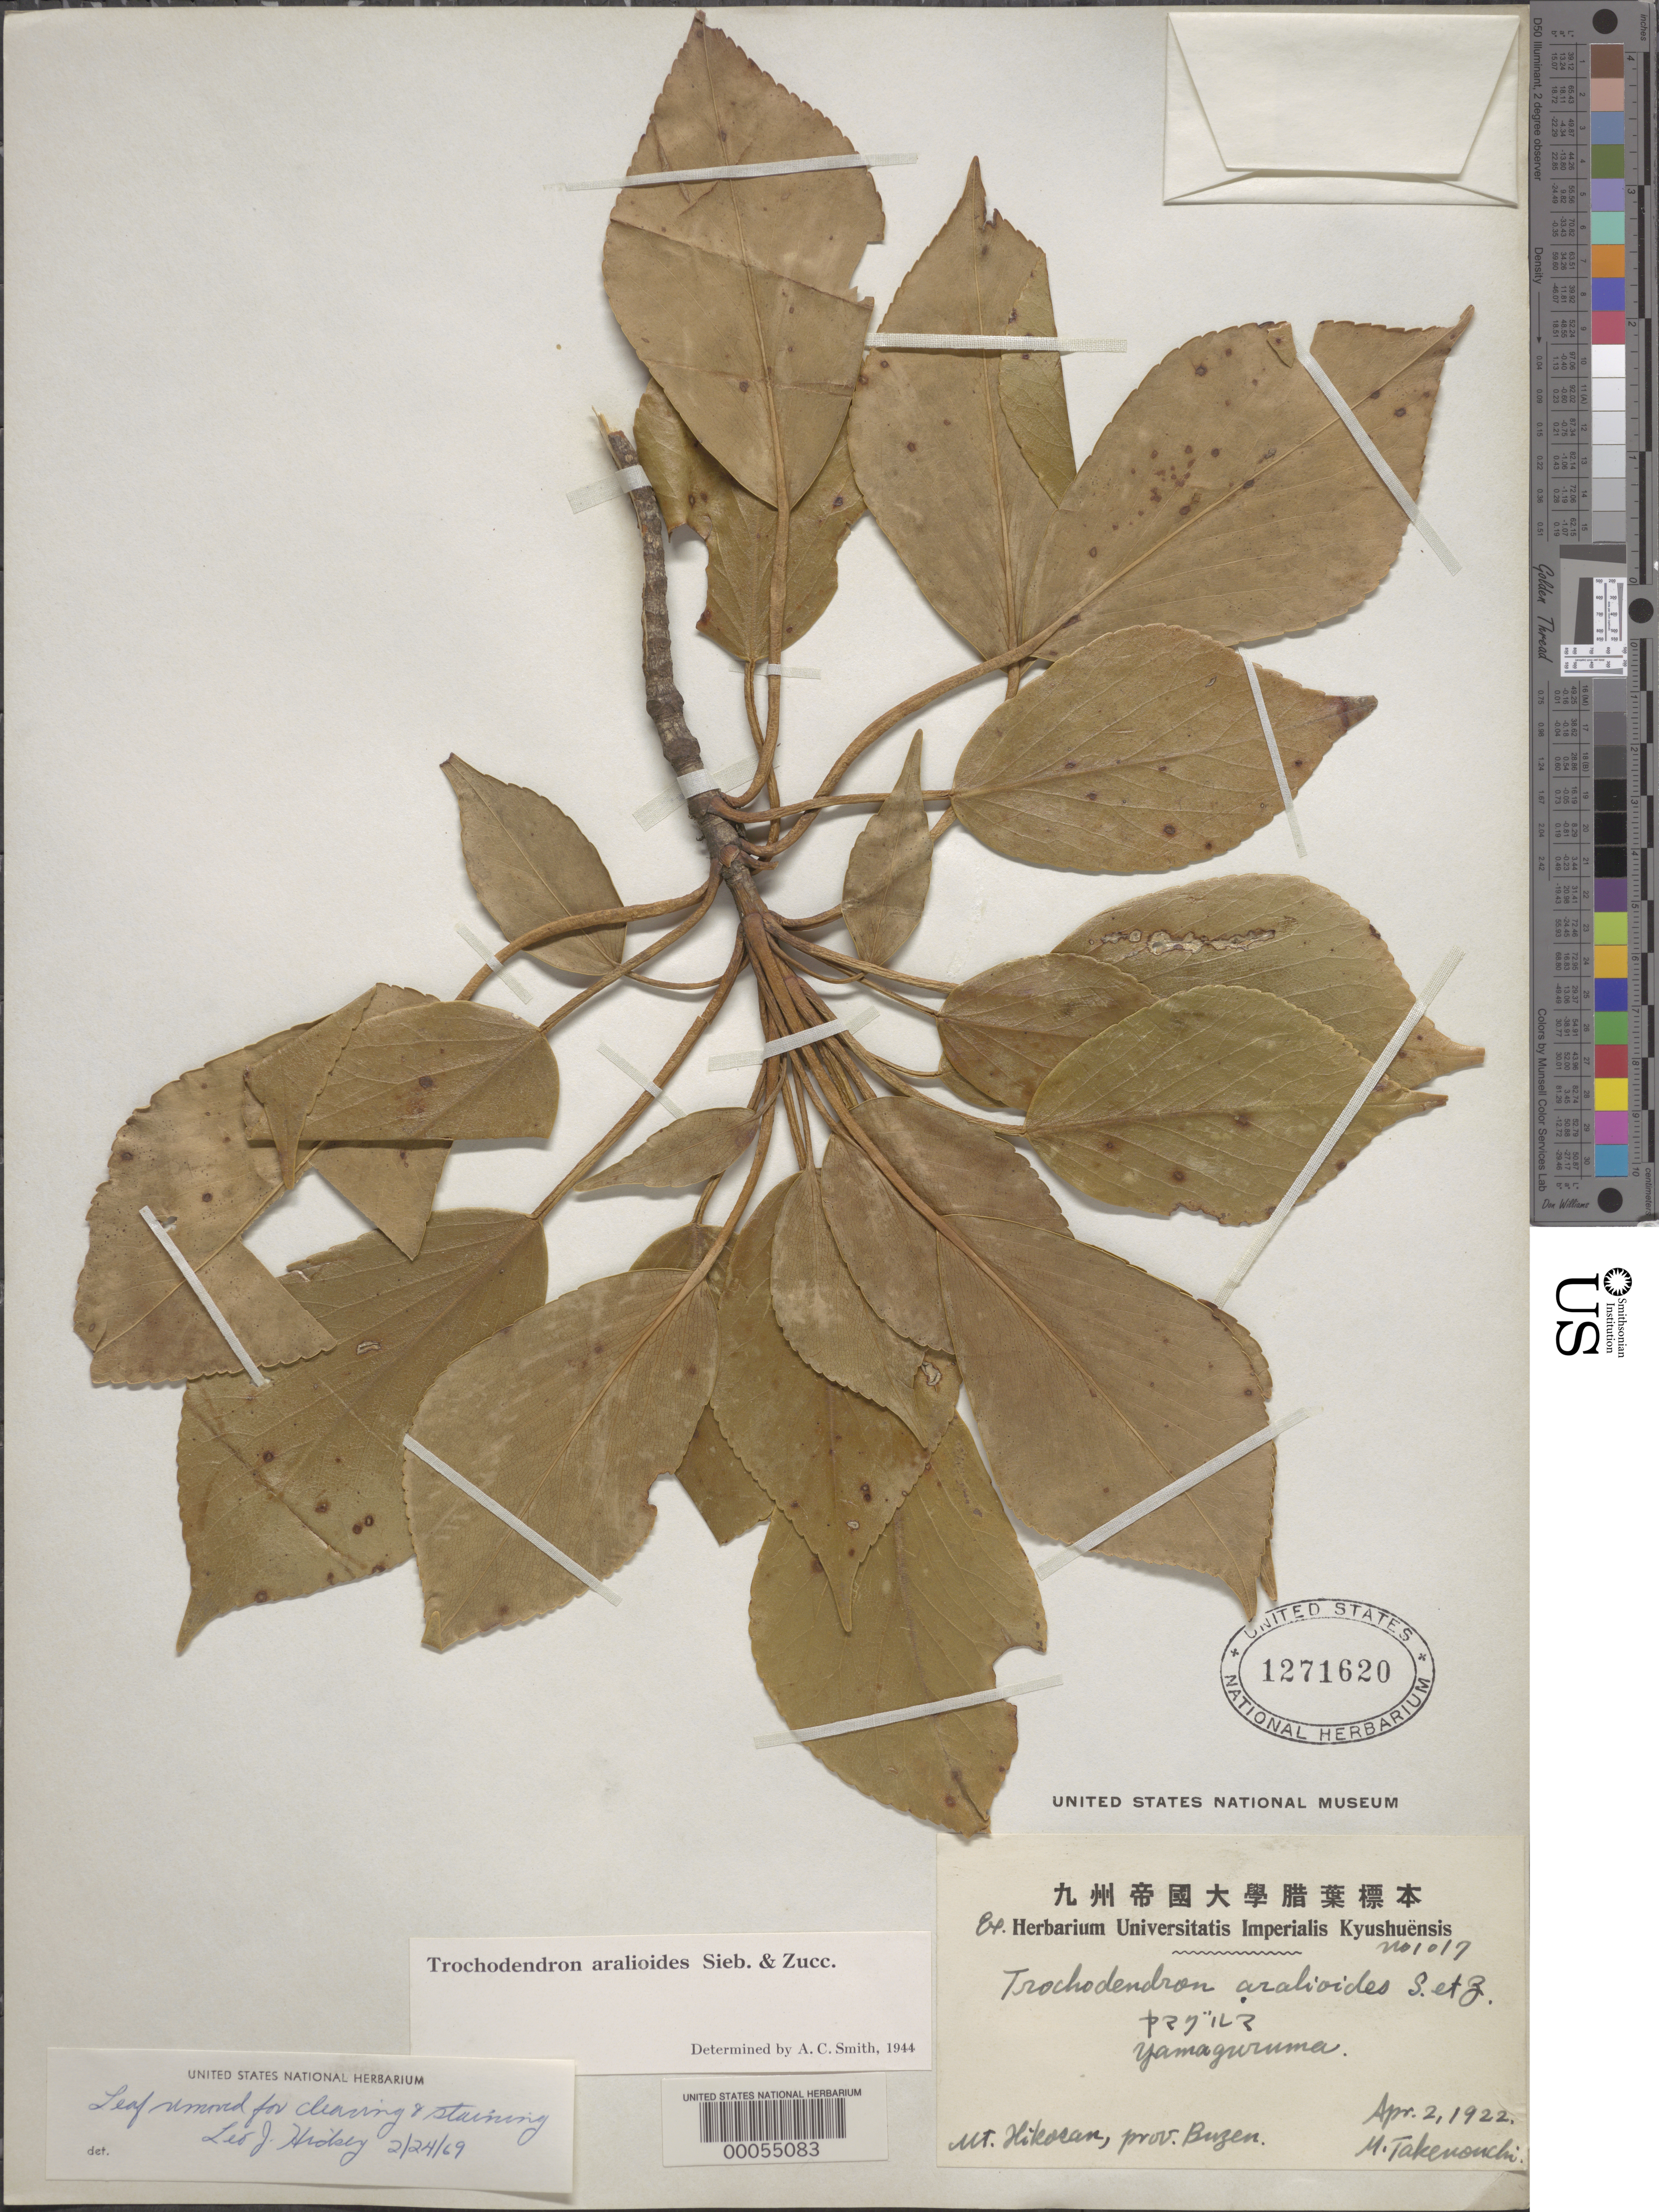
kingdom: Plantae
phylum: Tracheophyta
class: Magnoliopsida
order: Trochodendrales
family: Trochodendraceae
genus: Trochodendron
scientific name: Trochodendron aralioides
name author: Siebold & Zucc.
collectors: M. Takenonchi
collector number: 1017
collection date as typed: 02 Apr 1922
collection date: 1922-04-02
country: Japan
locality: Kyushu: mt. hikosan, province buzen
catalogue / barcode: US 1271620